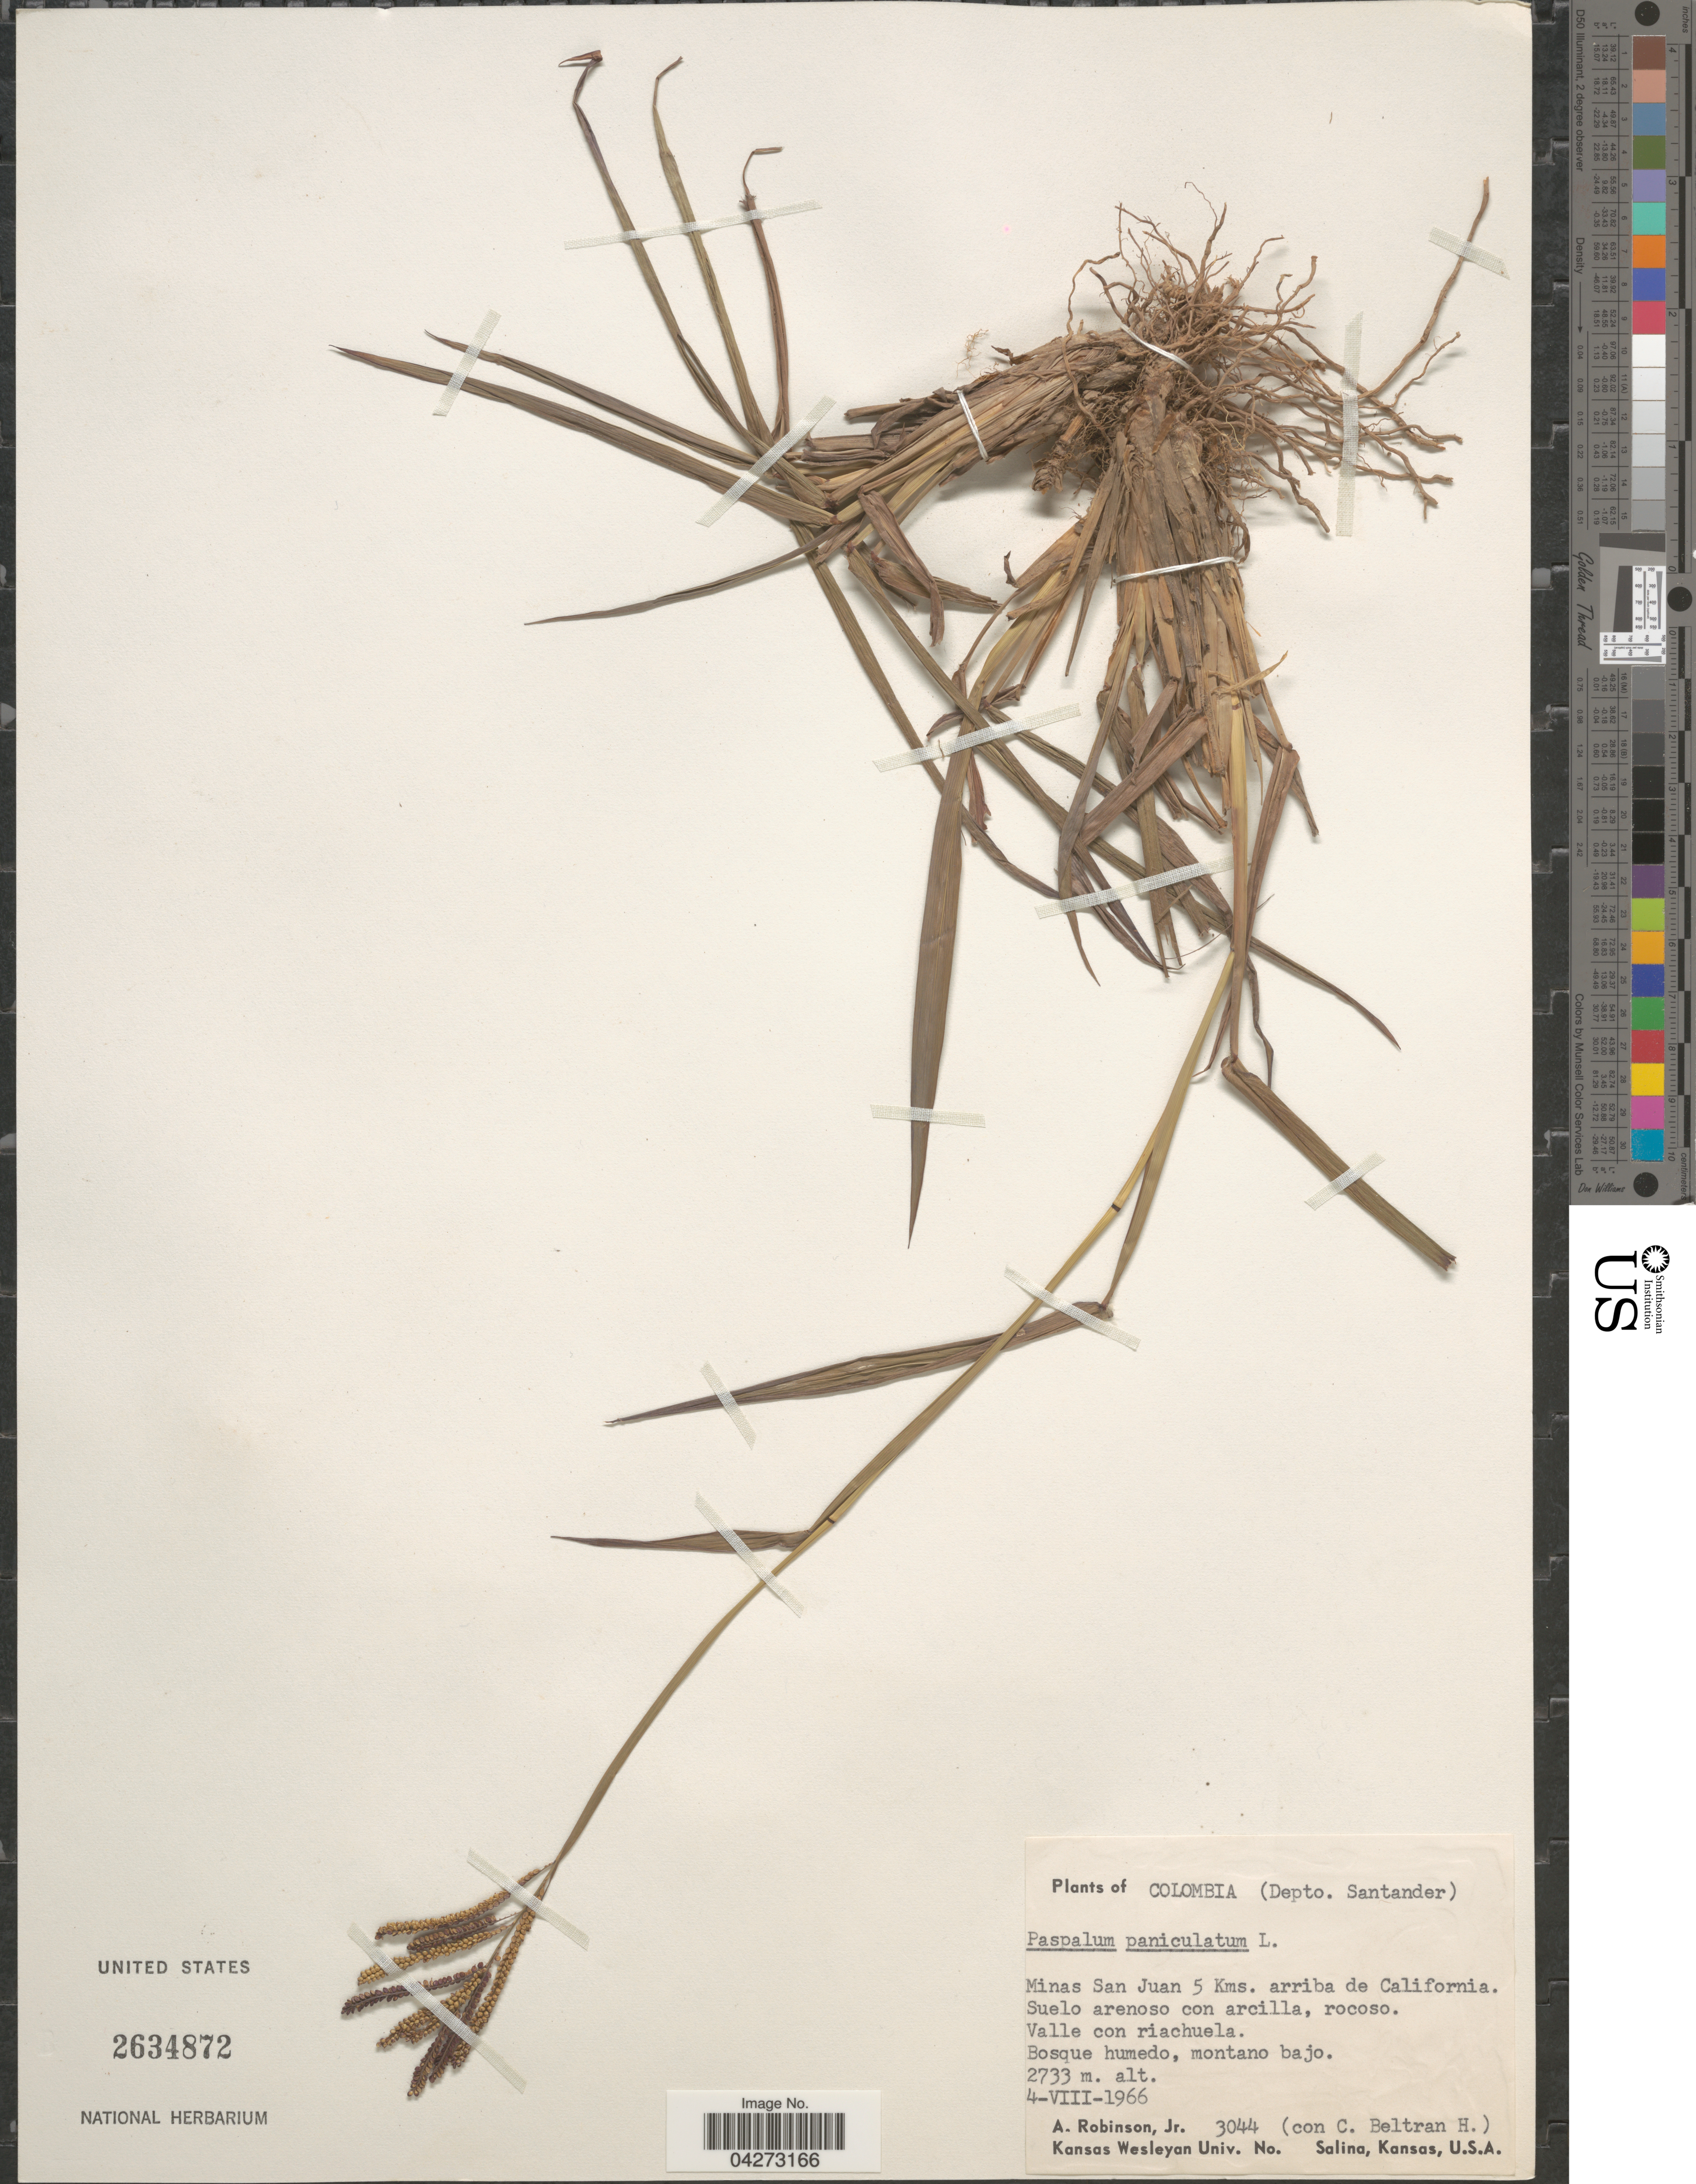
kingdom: Plantae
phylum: Tracheophyta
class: Liliopsida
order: Poales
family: Poaceae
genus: Paspalum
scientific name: Paspalum paniculatum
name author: L.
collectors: A. Robinson Jr. & C. Beltran H.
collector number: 3044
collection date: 1966-08-04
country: Colombia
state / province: Santander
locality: Depto. Santander. Minas San Juan 5 Kms. arriba de California.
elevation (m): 2733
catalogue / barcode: US 2634872